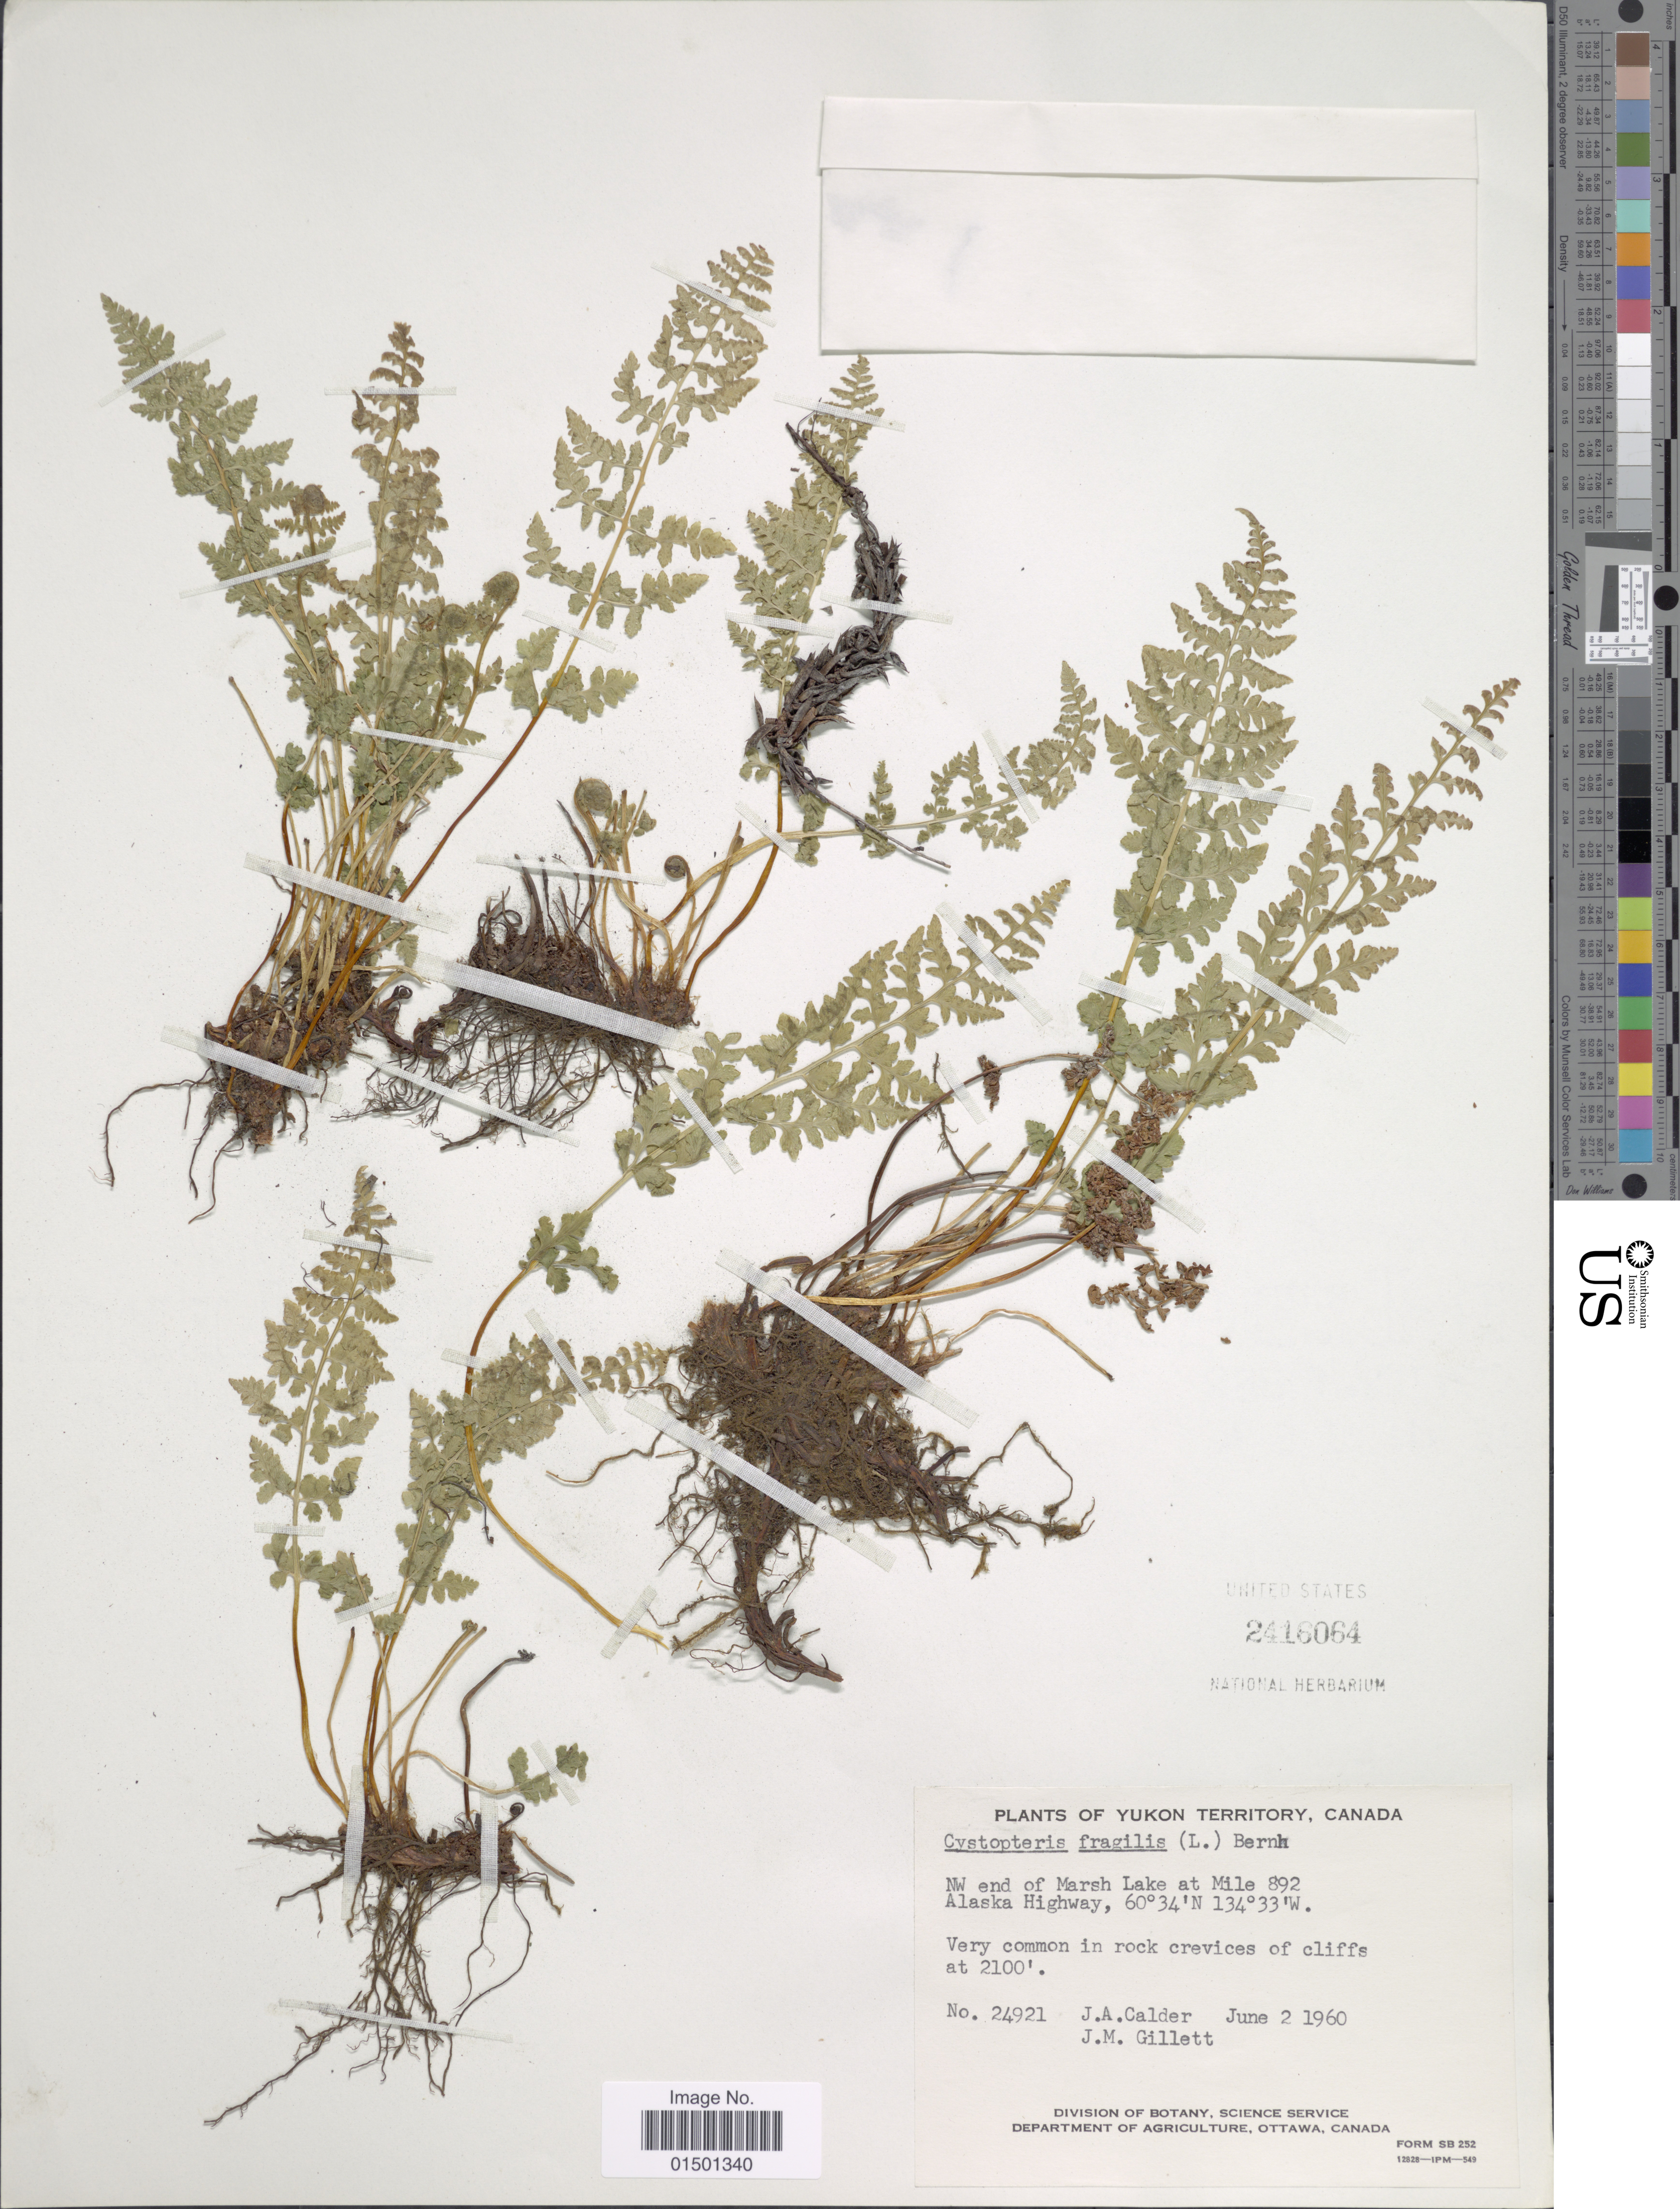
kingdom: Plantae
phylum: Tracheophyta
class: Polypodiopsida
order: Polypodiales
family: Cystopteridaceae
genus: Cystopteris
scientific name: Cystopteris fragilis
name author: (L.) Bernh.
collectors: J. A. Calder & J. M. Gillett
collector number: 24921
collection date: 1960-06-02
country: Canada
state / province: Yukon Territory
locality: NW end of Marsh Lake at Mile 892 Alaska Highway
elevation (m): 640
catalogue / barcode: US 2416064